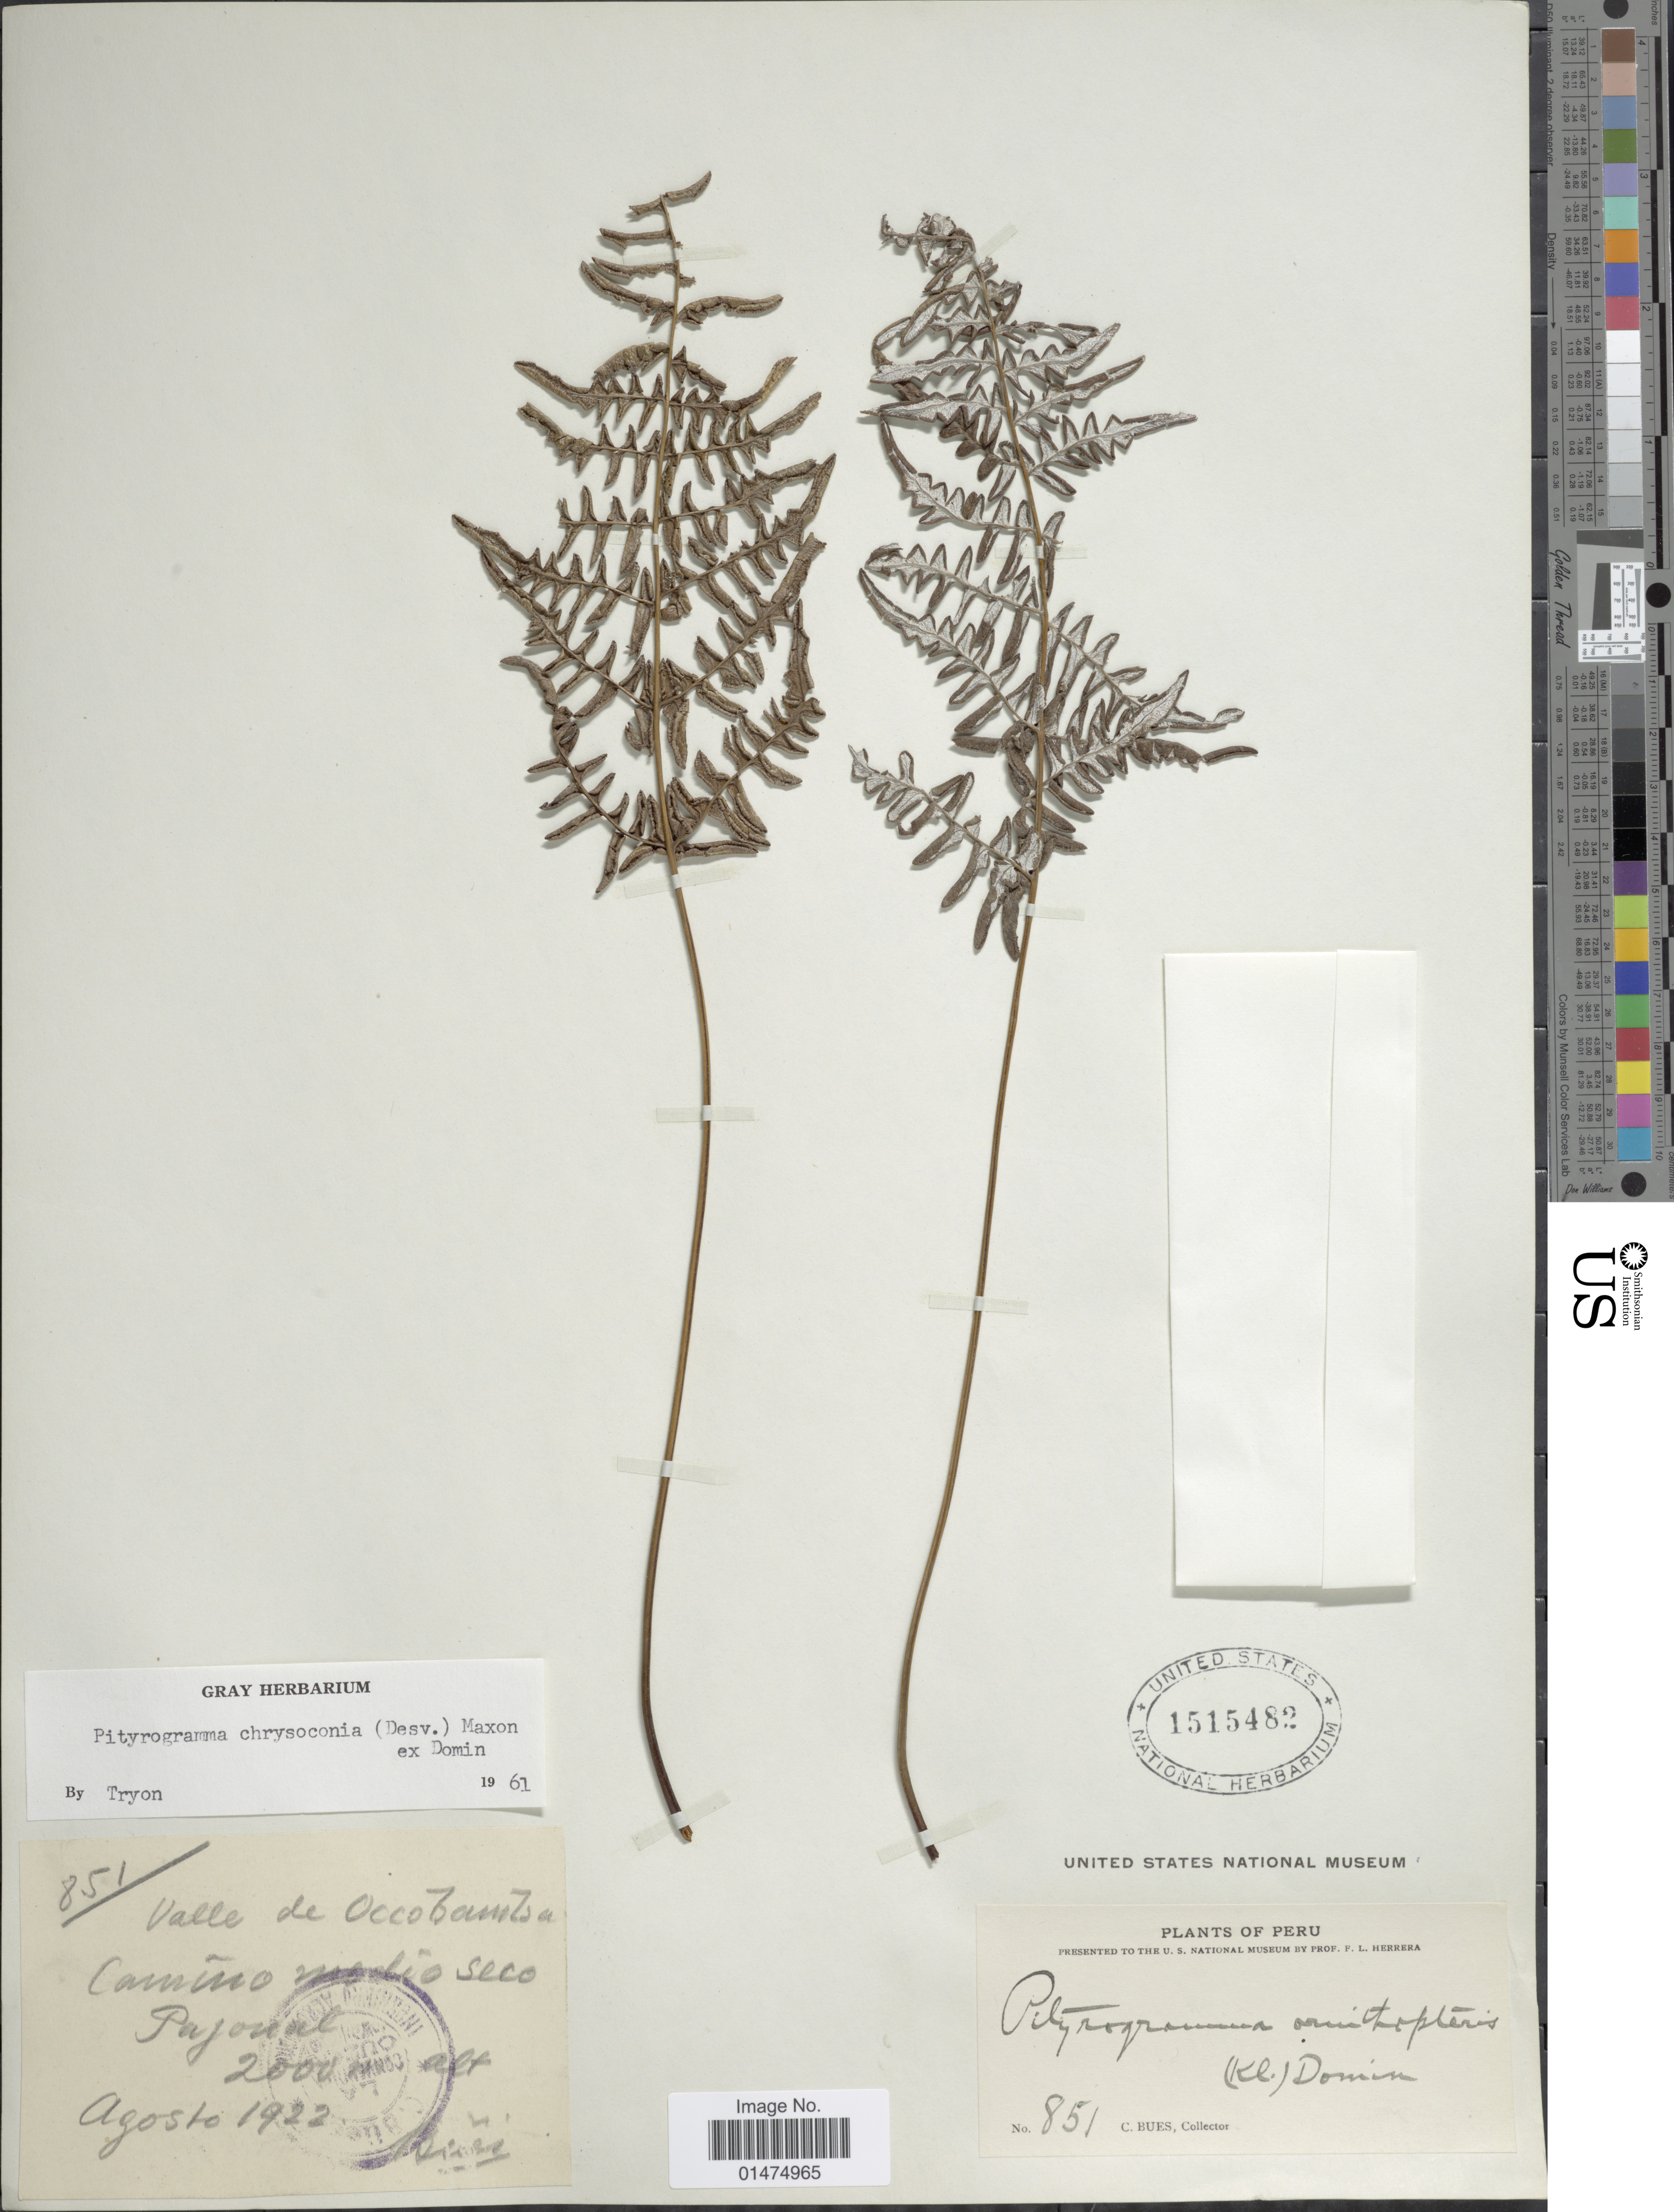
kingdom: Plantae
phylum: Tracheophyta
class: Polypodiopsida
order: Polypodiales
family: Pteridaceae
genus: Pityrogramma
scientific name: Pityrogramma chrysoconia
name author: (Desv.) Maxon ex Domin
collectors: C. Bues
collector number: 851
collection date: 1922-08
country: Peru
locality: Valle de Occobamba, Camino medio seco pajonal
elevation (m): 2000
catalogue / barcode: US 1515482